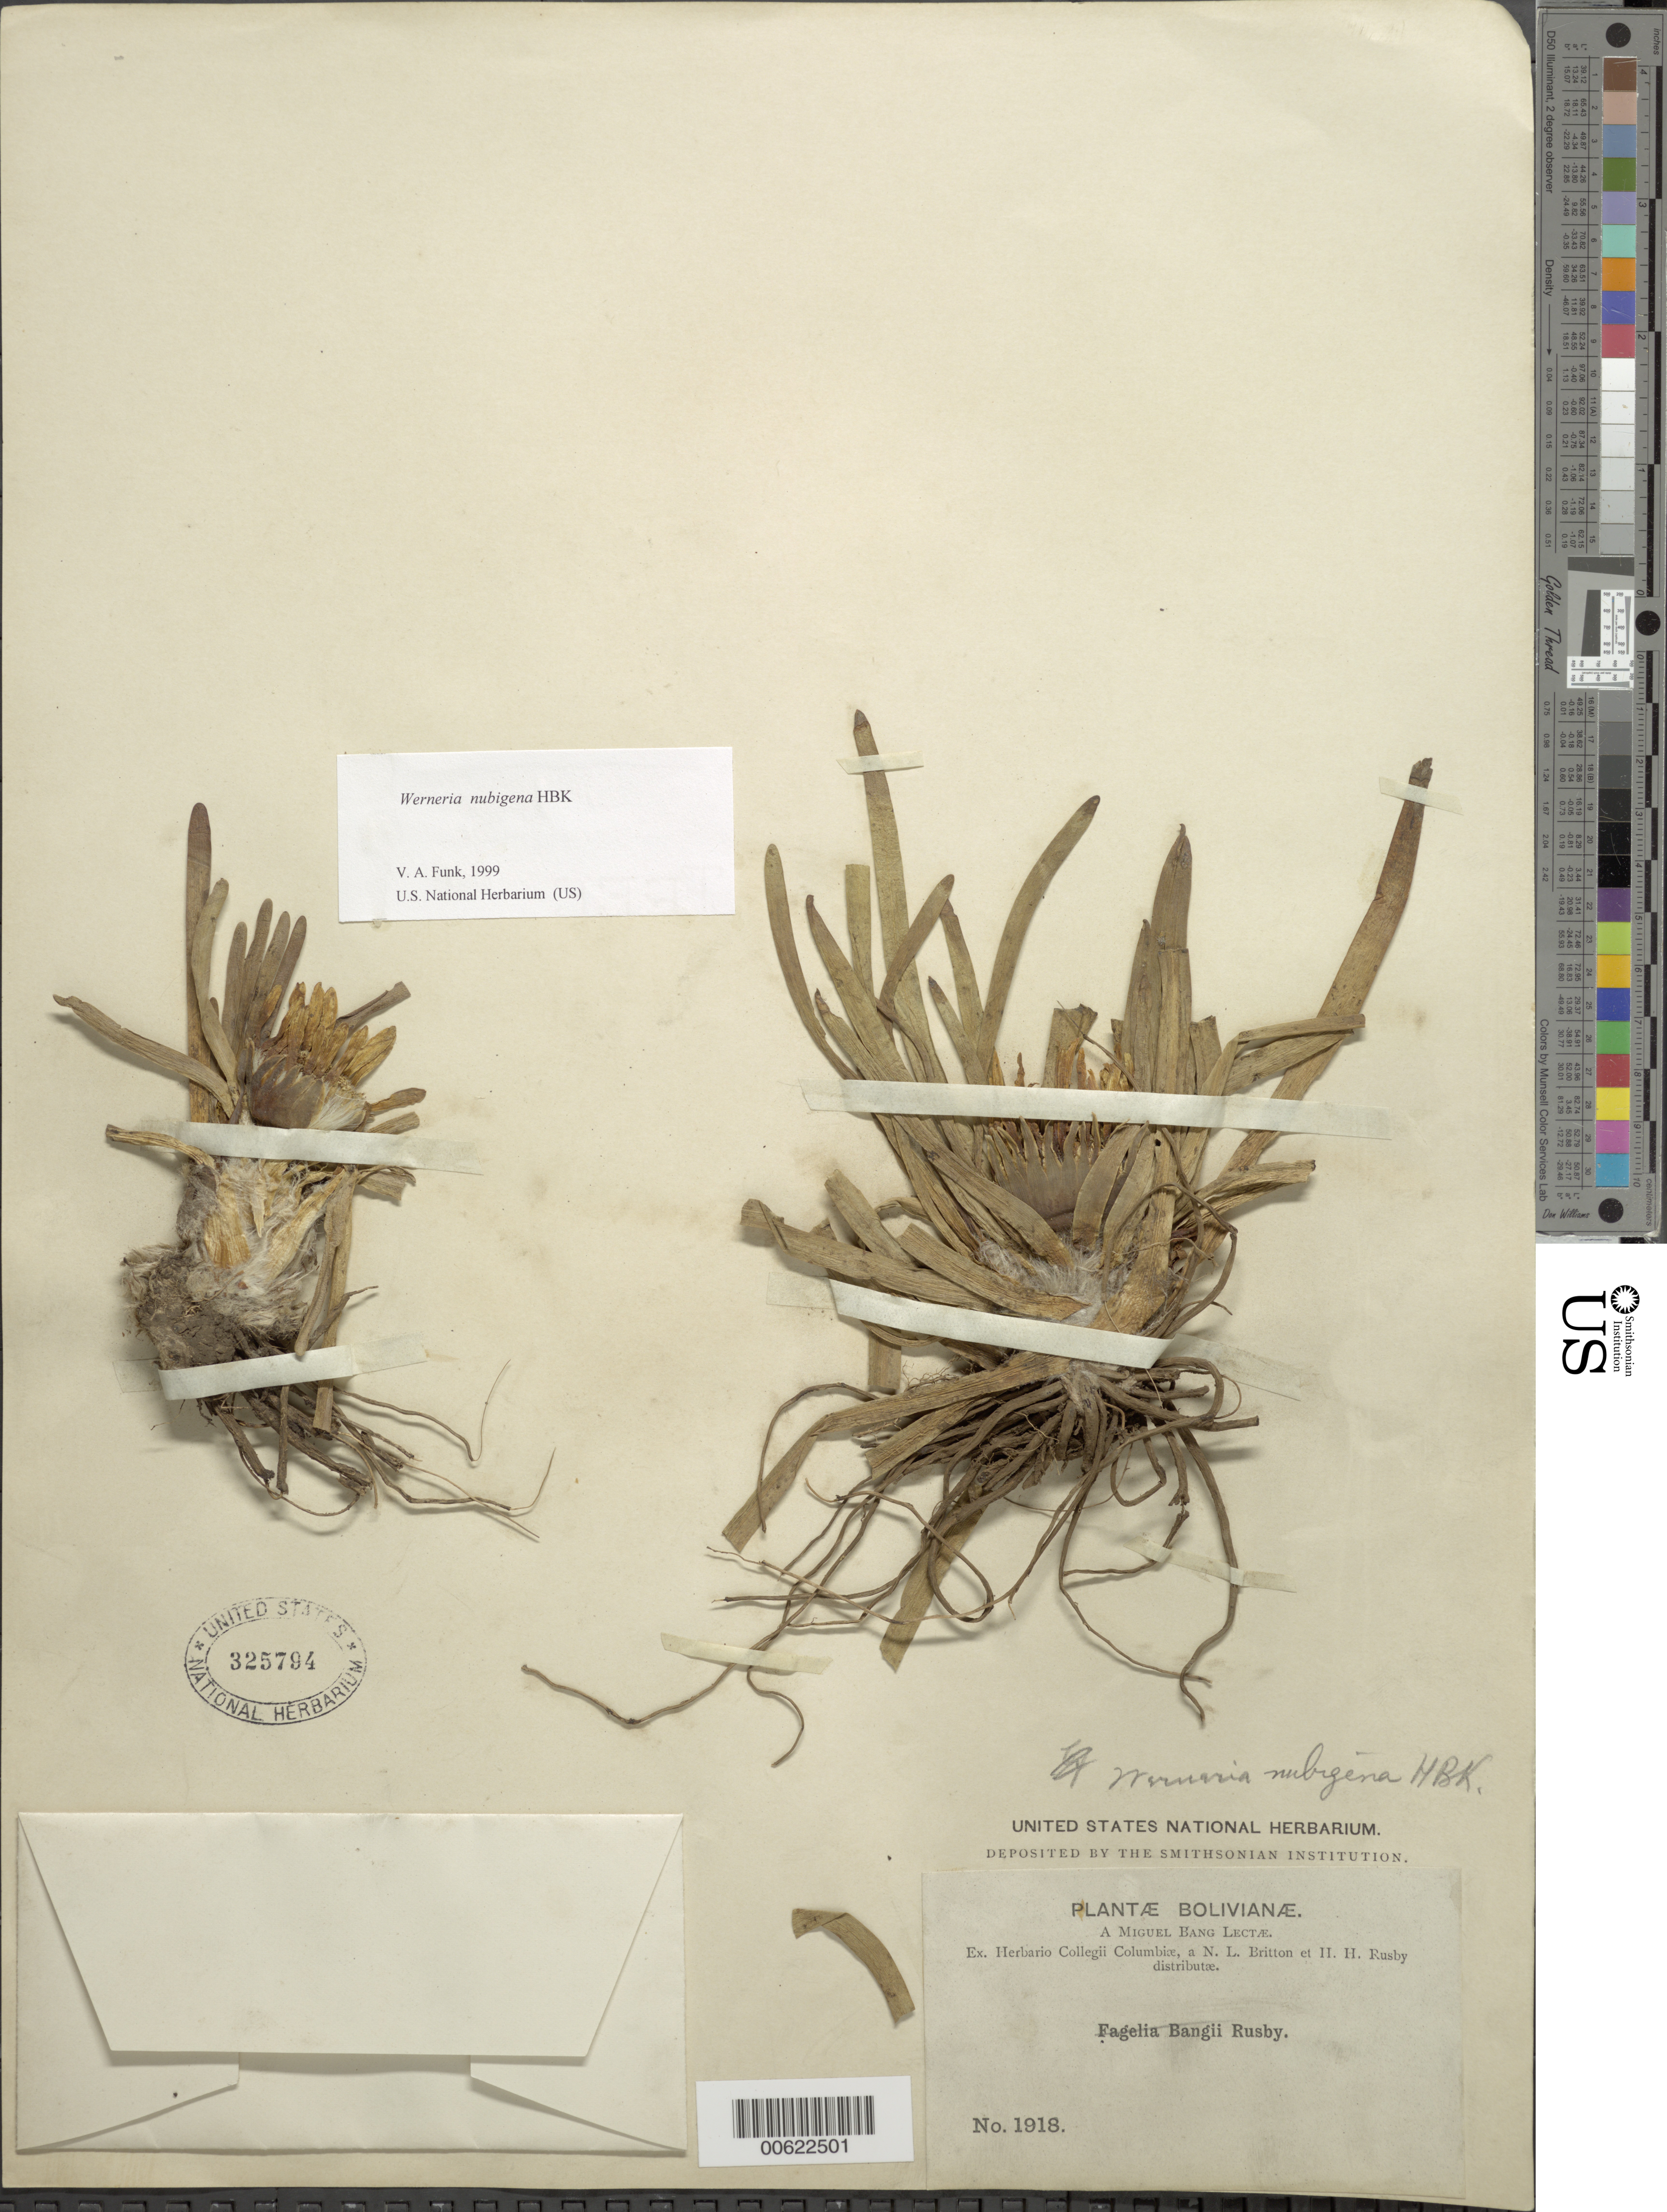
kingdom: Plantae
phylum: Tracheophyta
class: Magnoliopsida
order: Asterales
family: Asteraceae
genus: Werneria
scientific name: Werneria nubigena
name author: Kunth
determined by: Funk, Vicki A., (BOT), Smithsonian Institution - National Museum of Natural History (UNITED STATES)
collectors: M. Bang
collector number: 1918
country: Bolivia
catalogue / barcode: US 325794